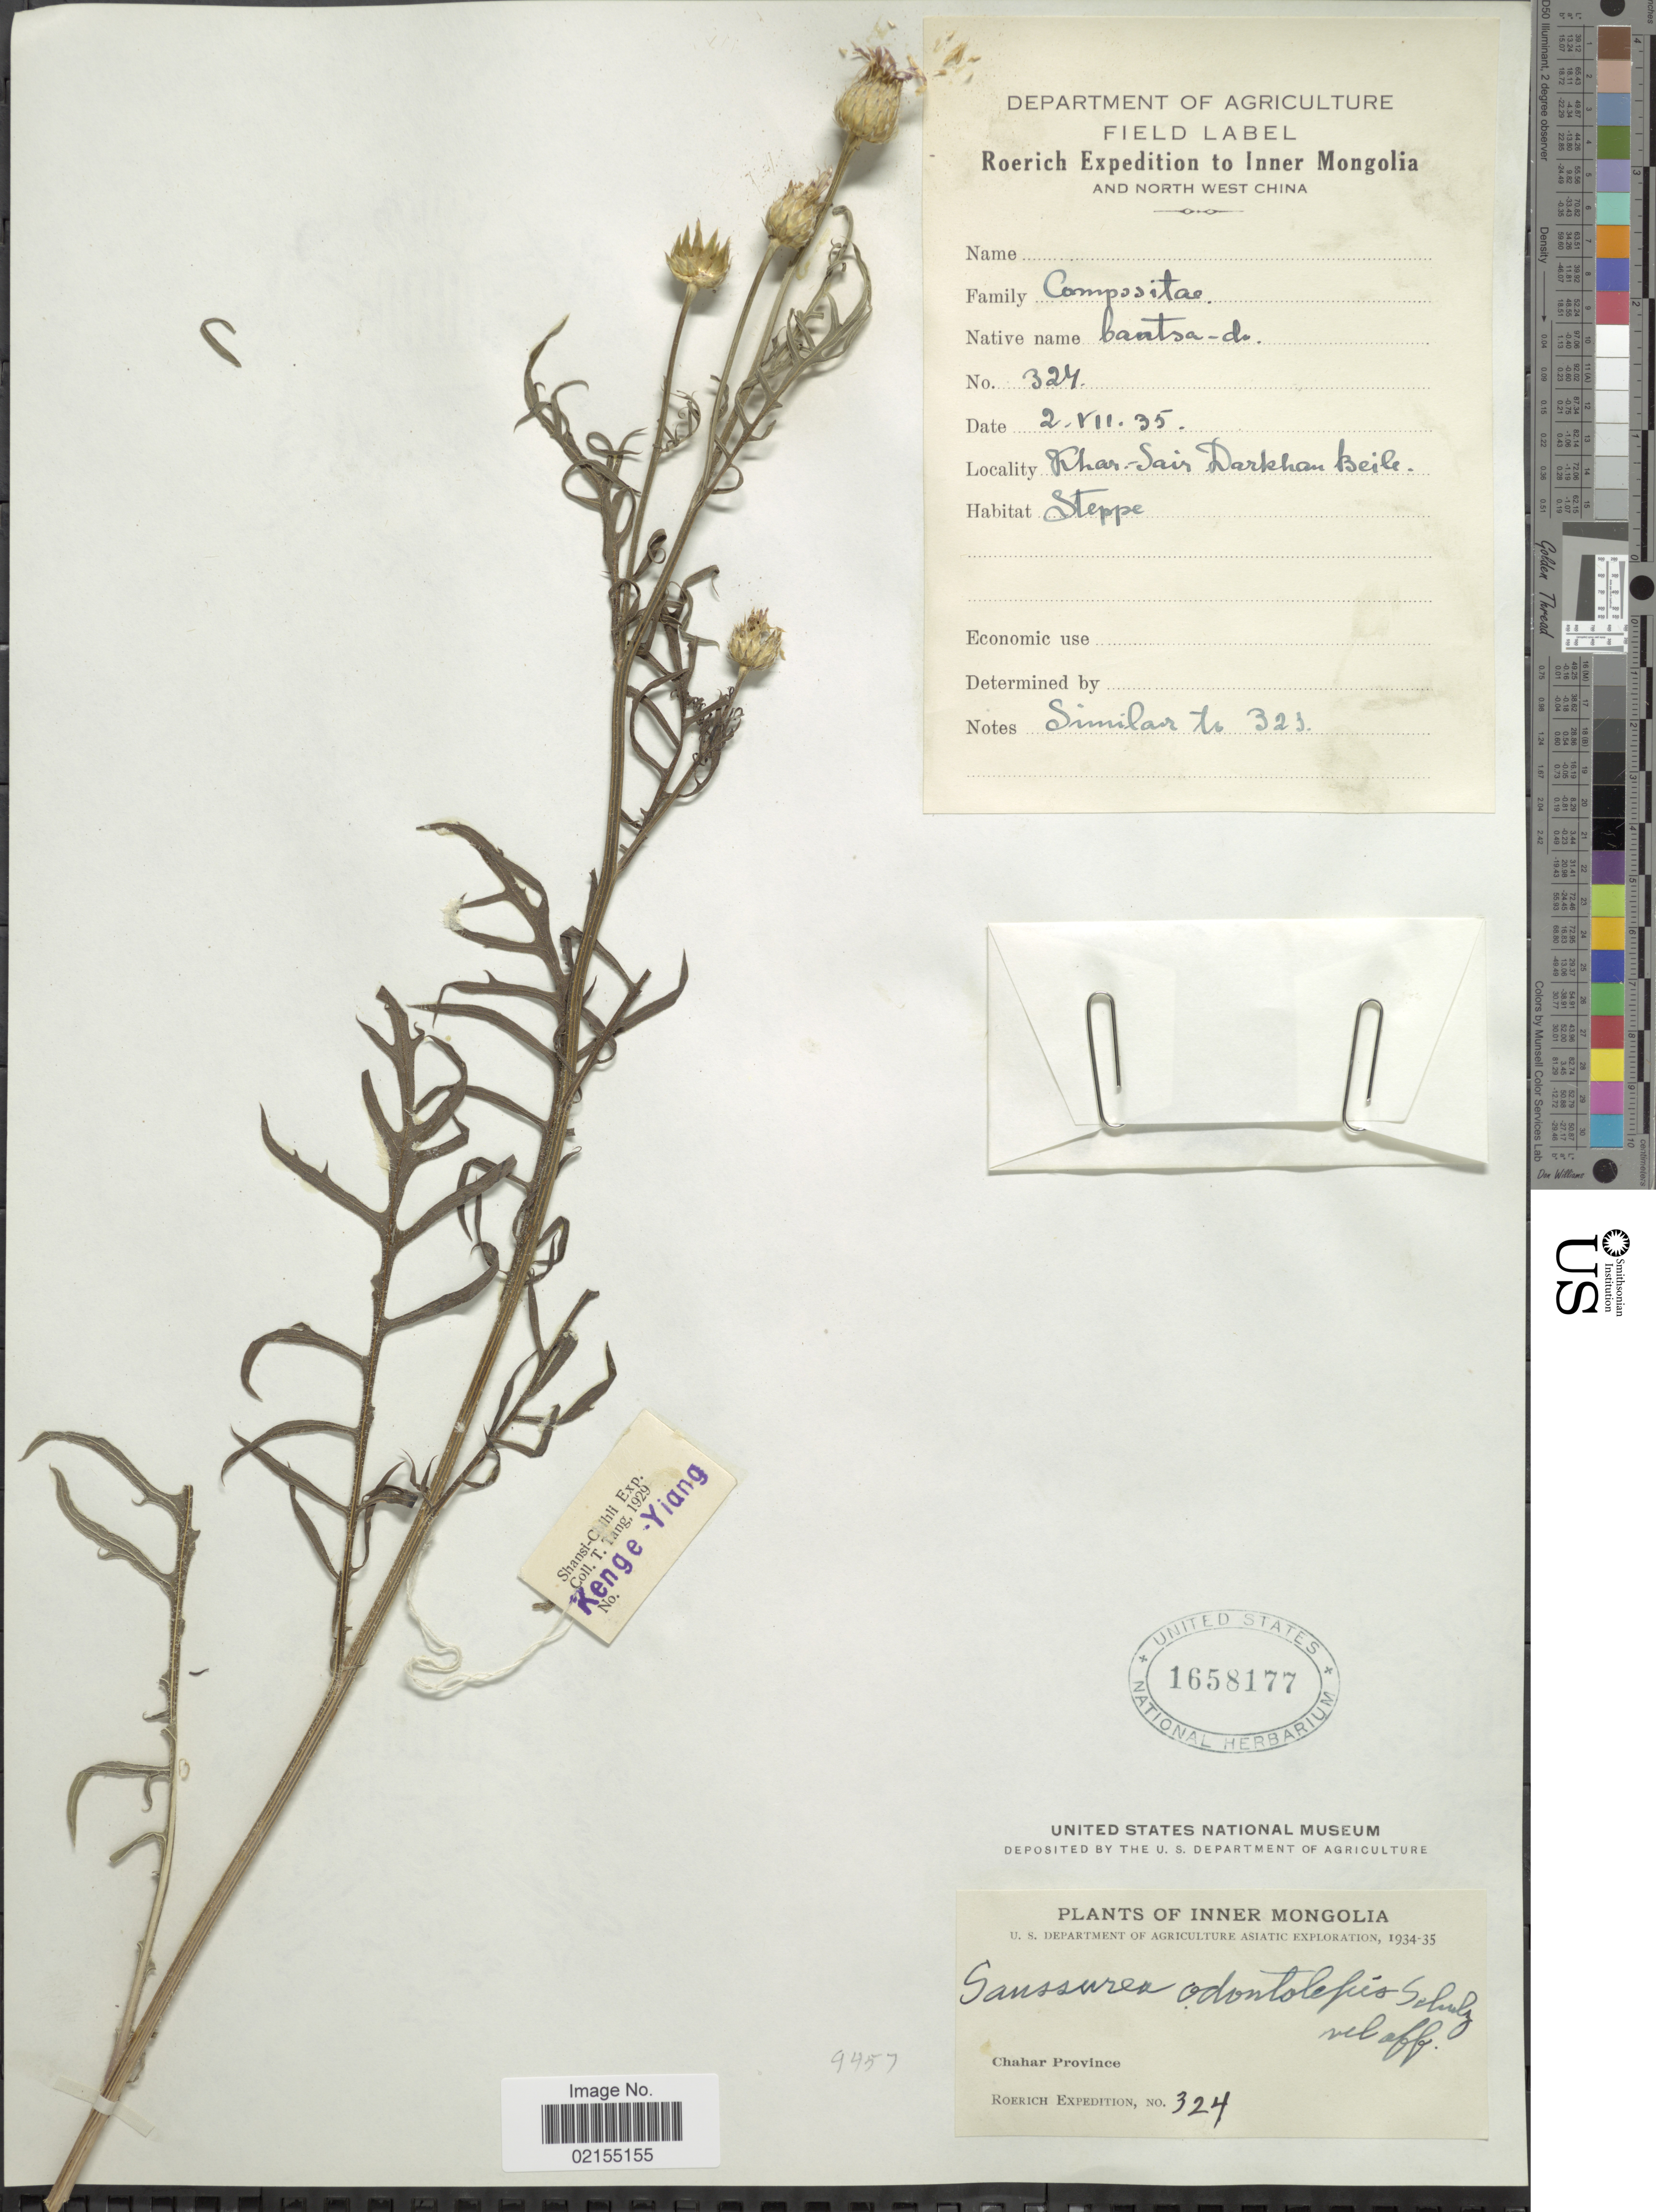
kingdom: Plantae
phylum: Tracheophyta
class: Magnoliopsida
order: Asterales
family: Asteraceae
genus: Klasea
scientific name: Klasea centauroides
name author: (L.) Kitag.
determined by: Chen, Yousheng S.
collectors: Roerich Expedition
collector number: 324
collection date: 1935-07-02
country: China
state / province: Nei Monggol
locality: Inner Mongolia, Khar-Sair Darkhan Beik, Chahar Province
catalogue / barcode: US 1658177